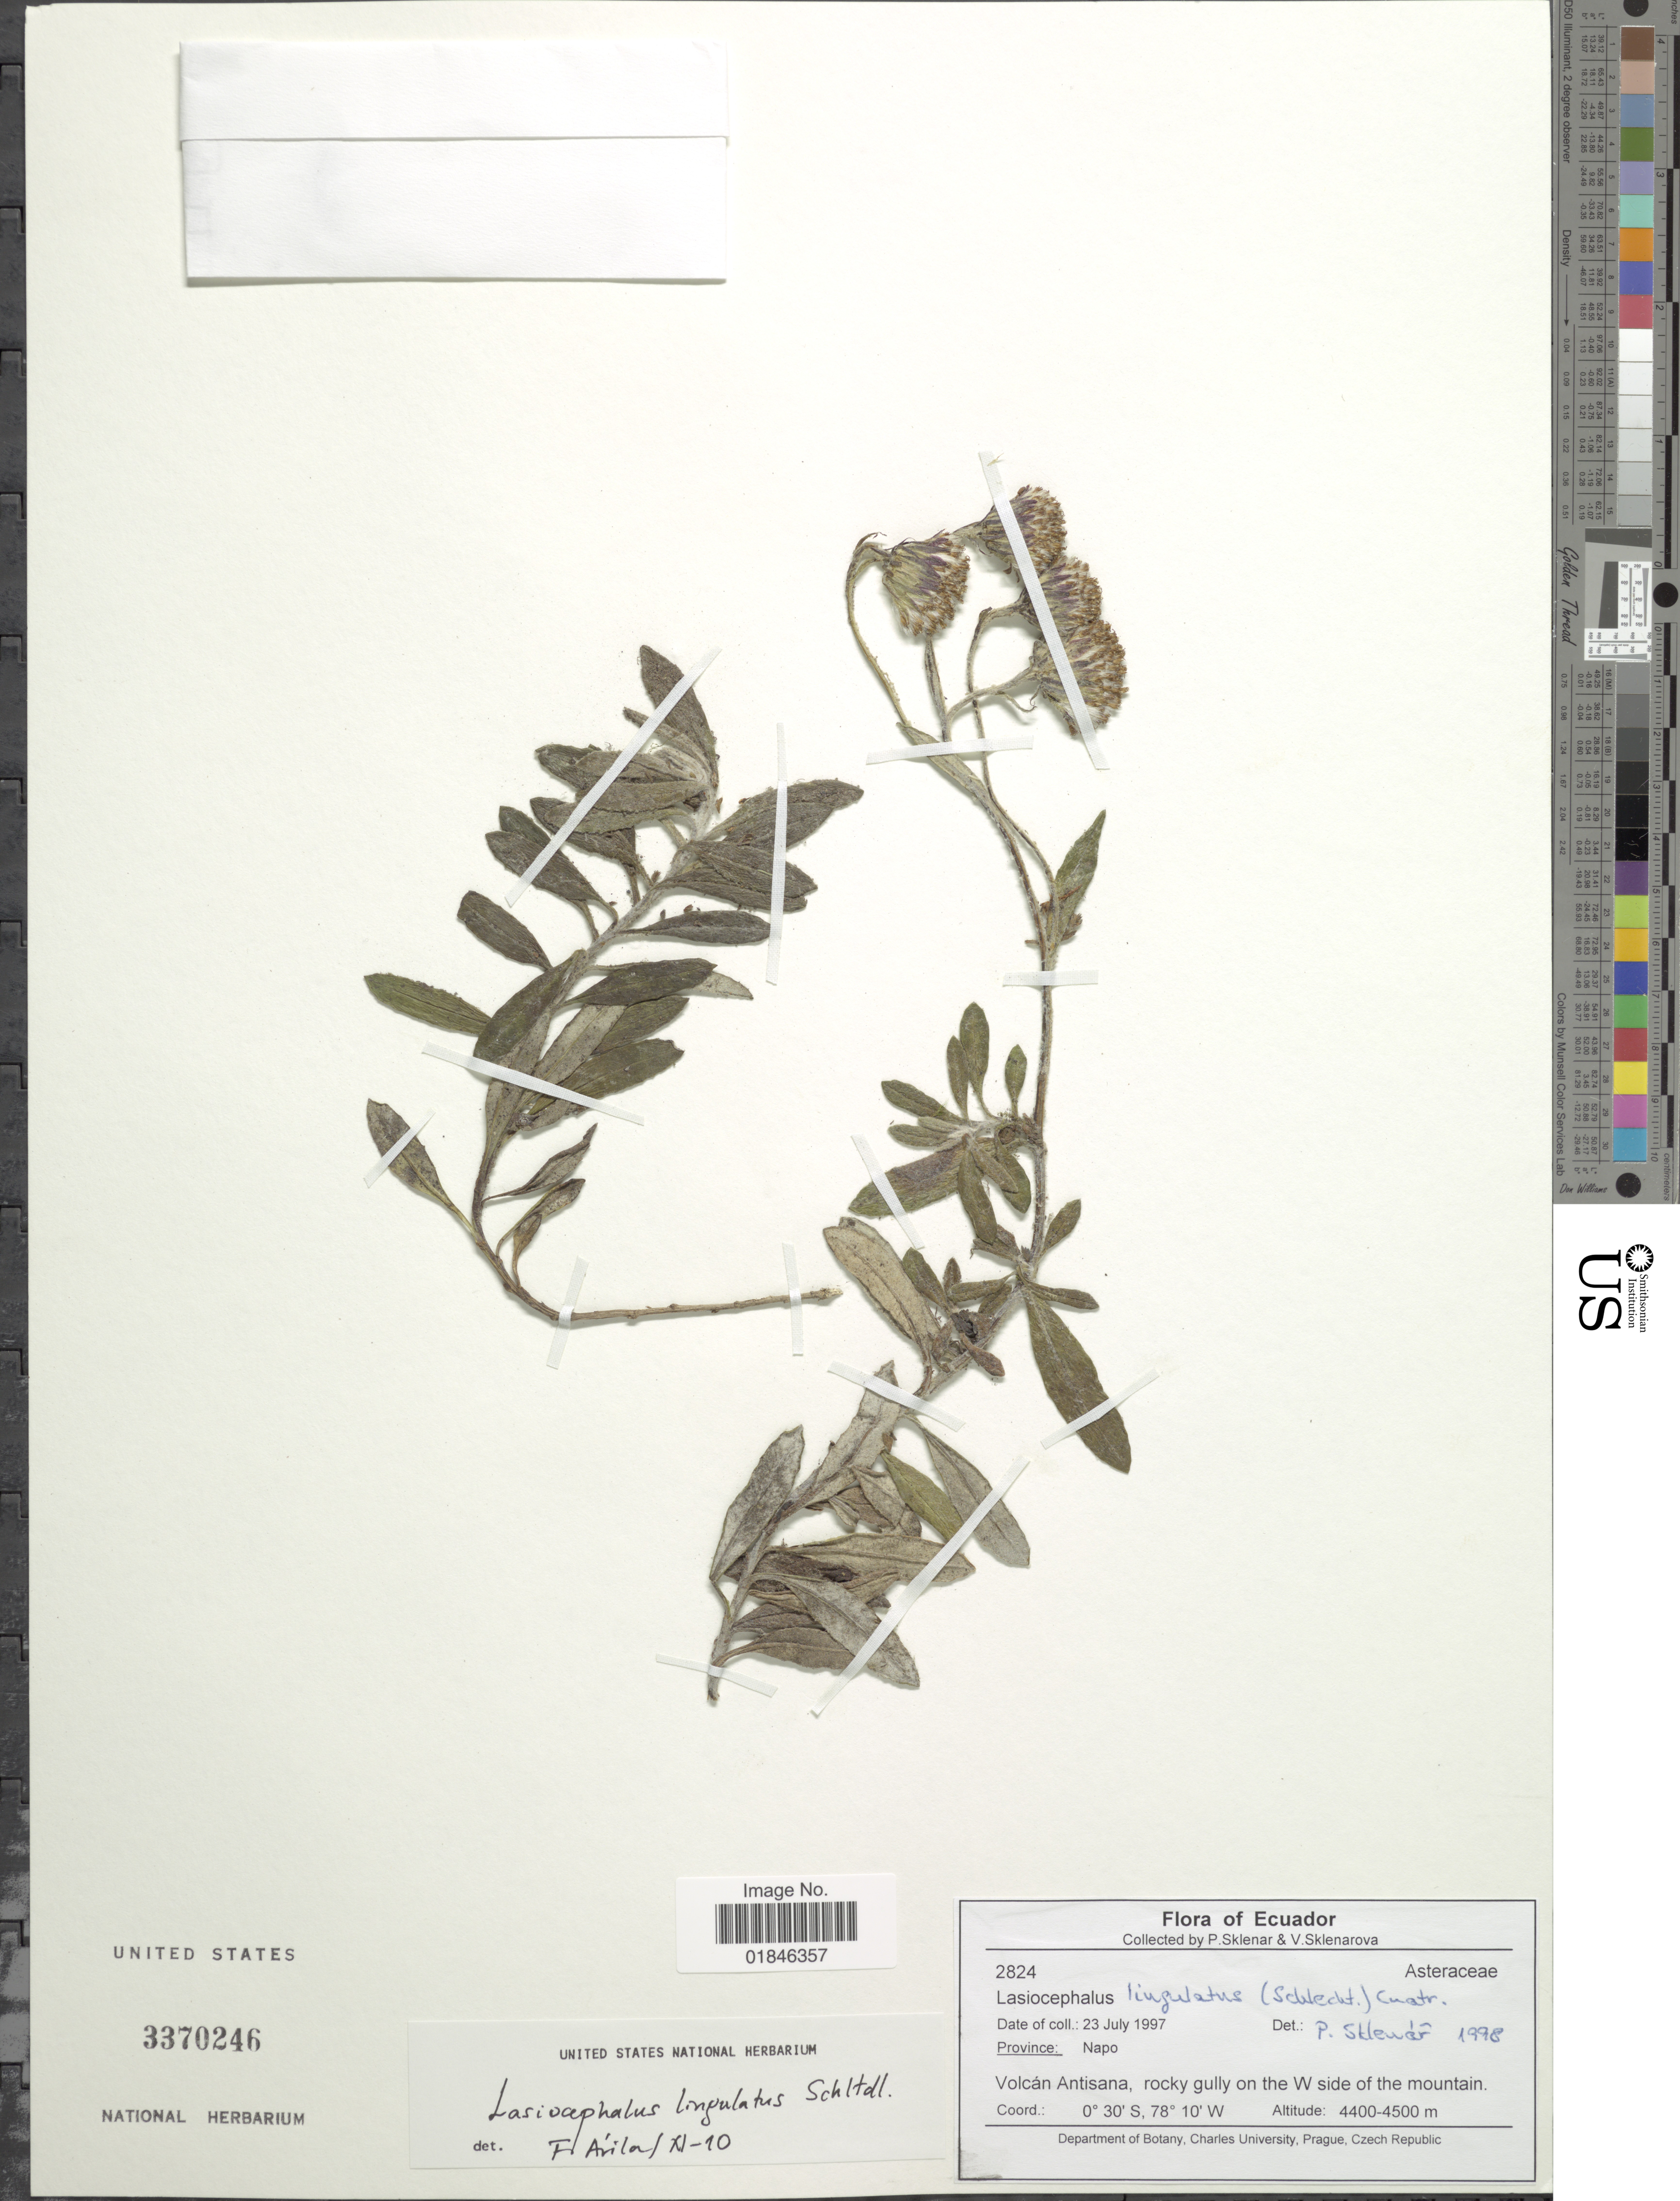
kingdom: Plantae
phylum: Tracheophyta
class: Magnoliopsida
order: Asterales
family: Asteraceae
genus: Senecio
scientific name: Senecio lingulatus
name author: (Schltdl.) Cuatrec.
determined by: Salomon, Luciana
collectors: P. Sklenar & V. Sklenárová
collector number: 2824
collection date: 1997-07-23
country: Ecuador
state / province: Napo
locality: Province: Napo, Volcan Antisana, rocky on the W side of the mountain.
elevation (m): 4400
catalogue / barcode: US 3370246